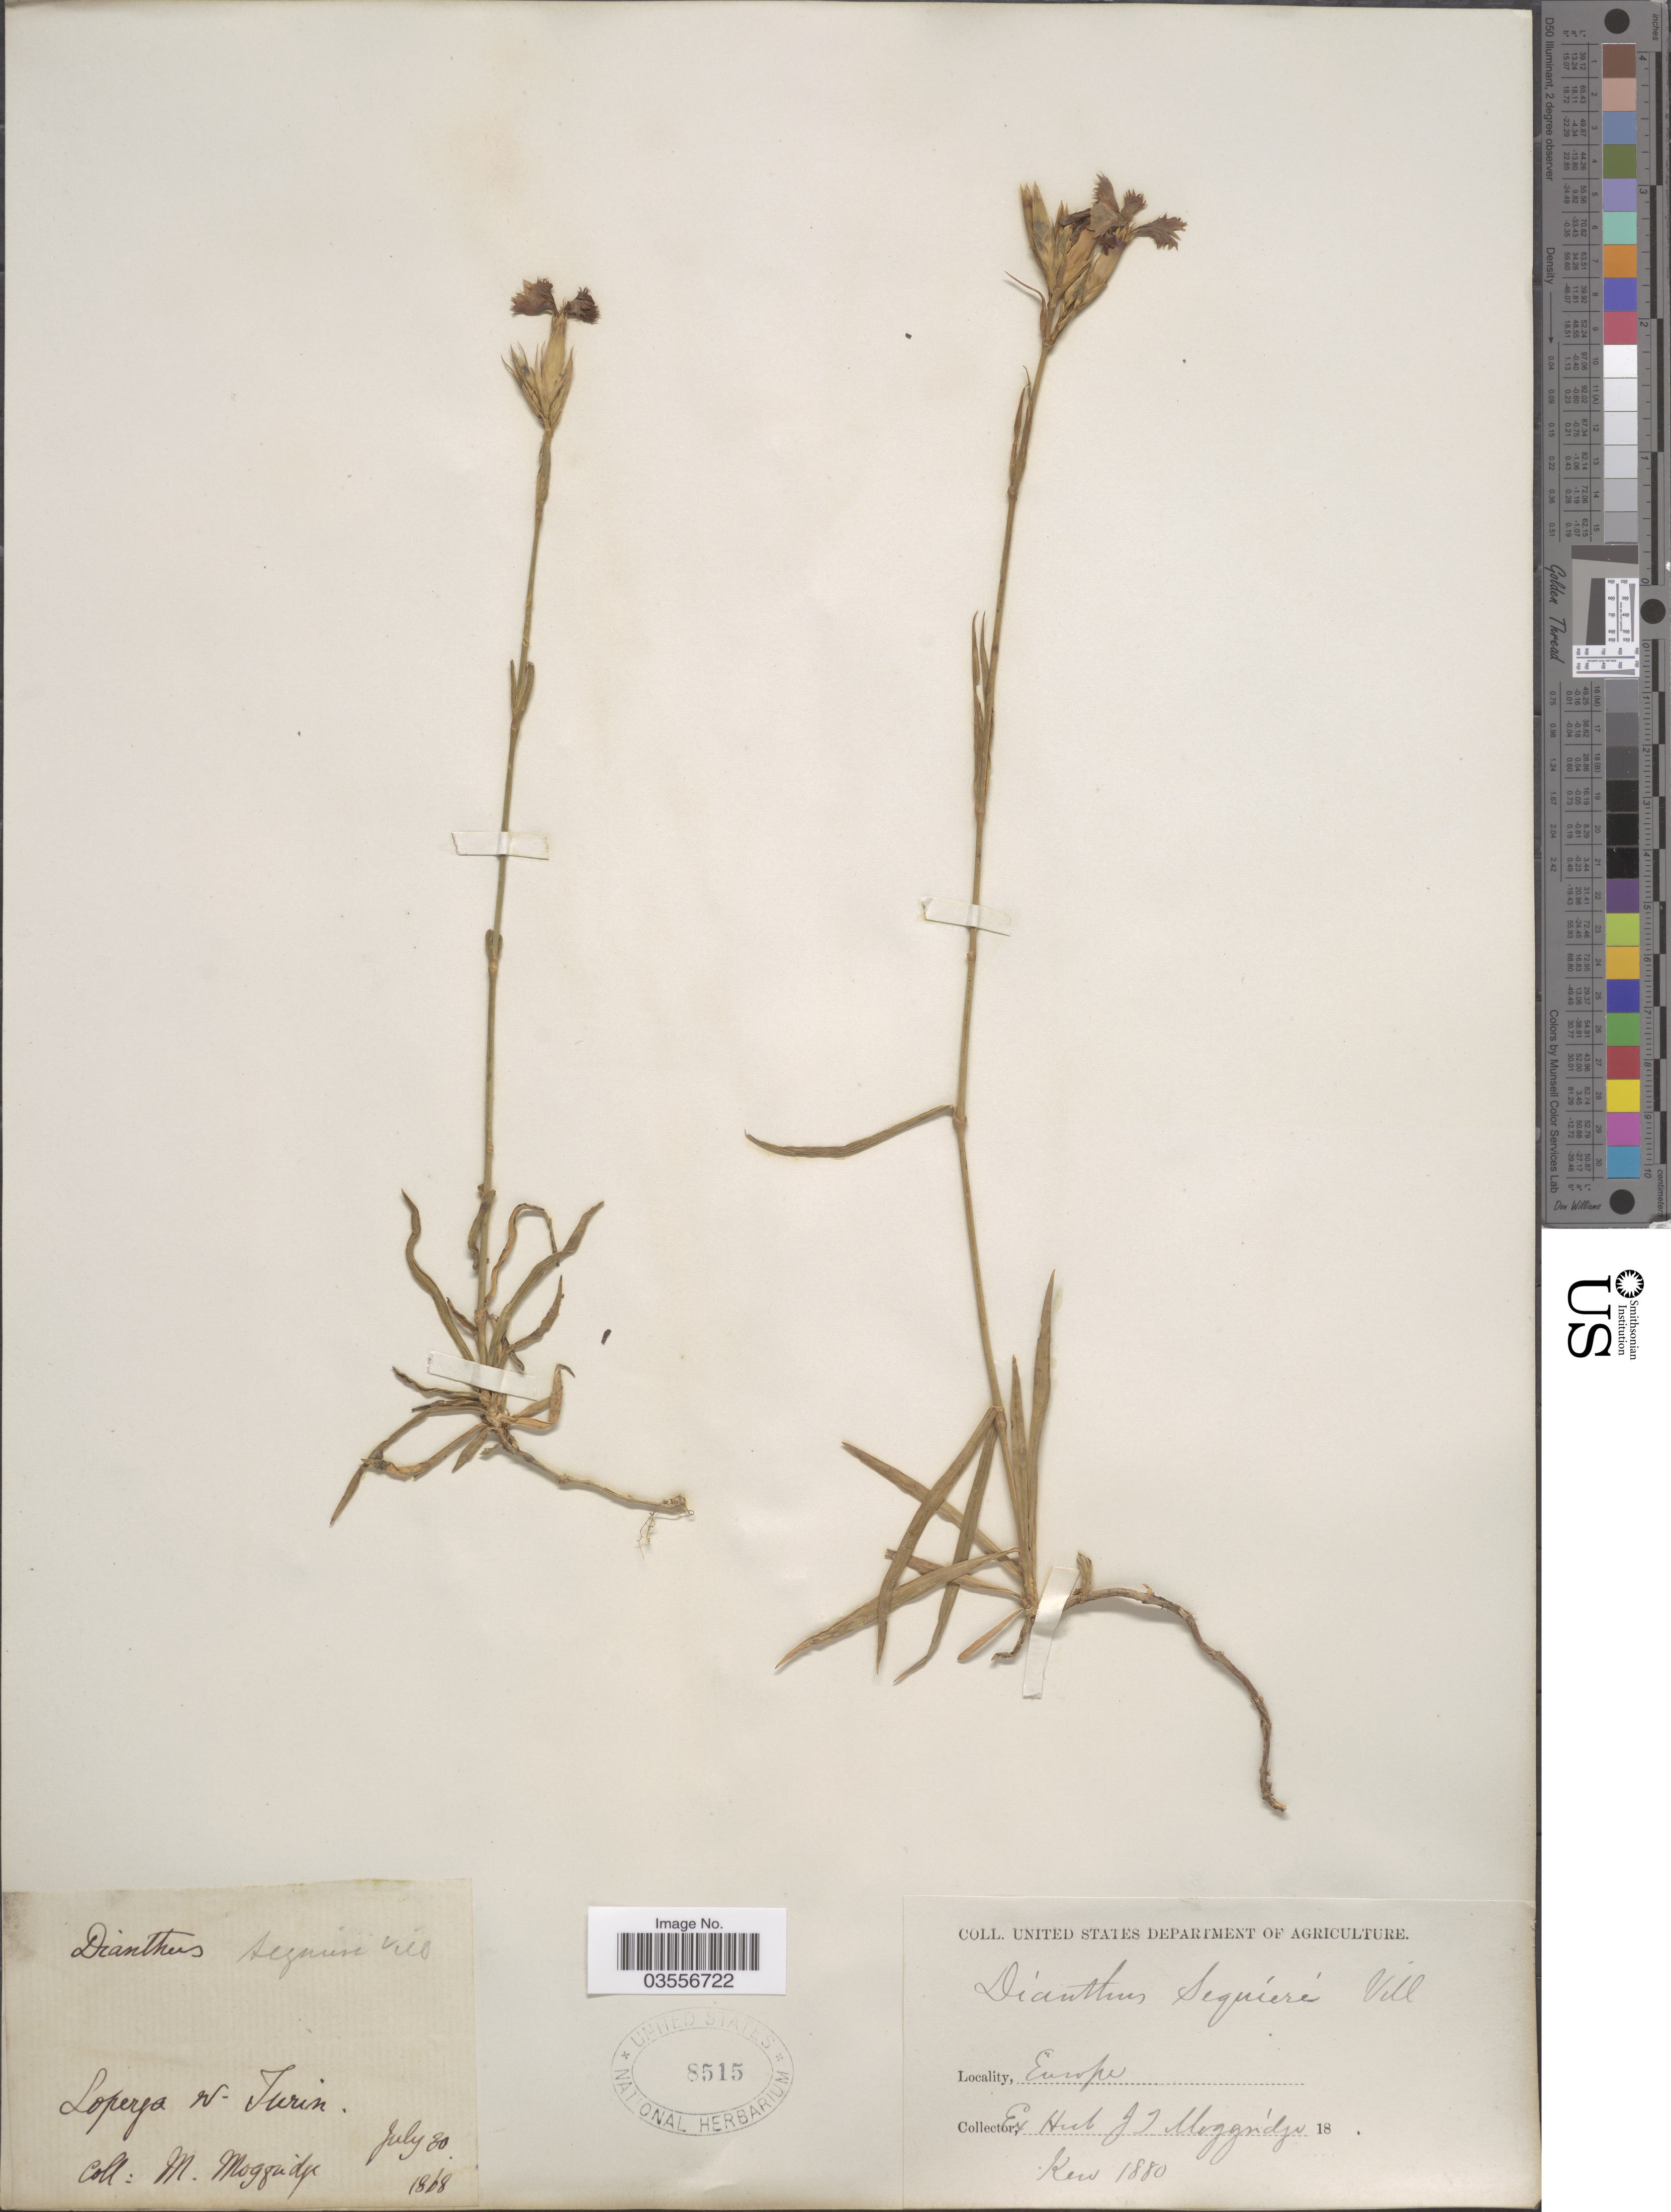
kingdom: Plantae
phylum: Tracheophyta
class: Magnoliopsida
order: Caryophyllales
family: Caryophyllaceae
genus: Dianthus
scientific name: Dianthus seguieri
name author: Vill.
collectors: M. Moggridge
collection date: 1868-07-30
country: Italy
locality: Soperga ad Turin. Europe.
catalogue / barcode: US 8515